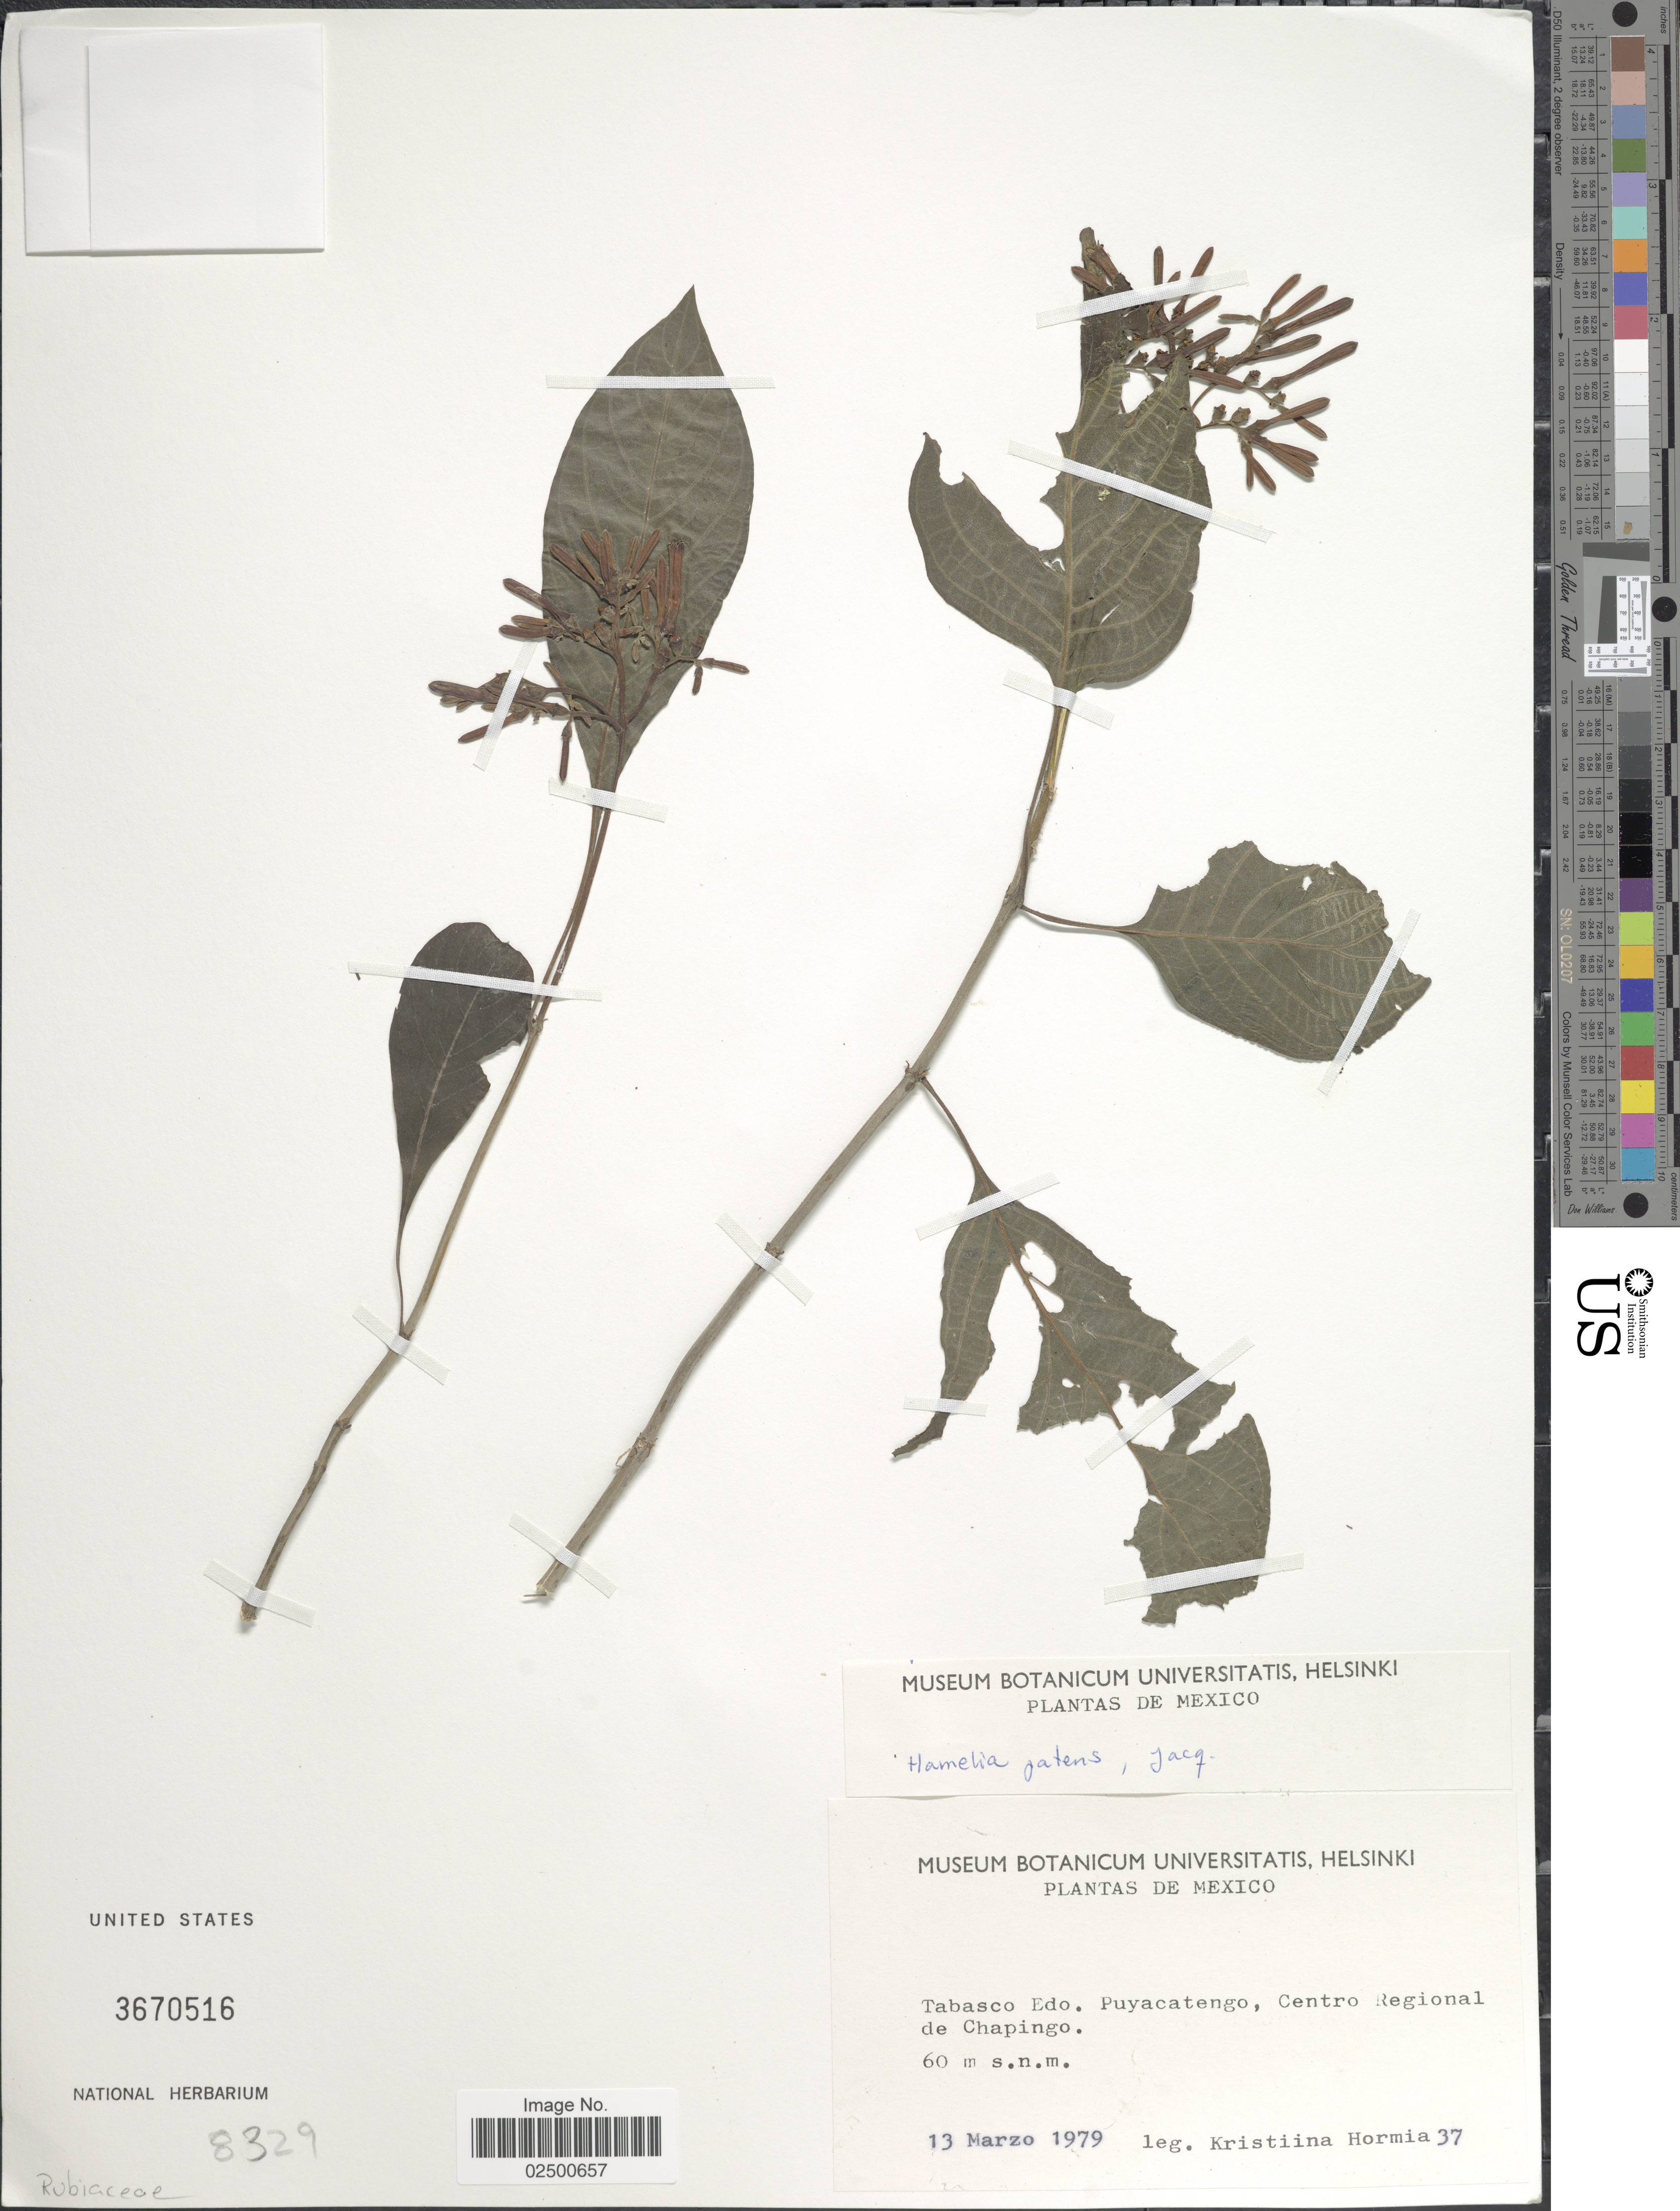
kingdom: Plantae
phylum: Tracheophyta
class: Magnoliopsida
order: Gentianales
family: Rubiaceae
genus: Hamelia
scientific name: Hamelia patens var. patens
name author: Jacq.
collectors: K. Hormia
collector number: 37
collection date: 1979-03-13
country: Mexico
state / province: Tabasco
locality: Puyacatengo, Centro Regional de Chapingo.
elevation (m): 60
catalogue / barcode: US 3670516